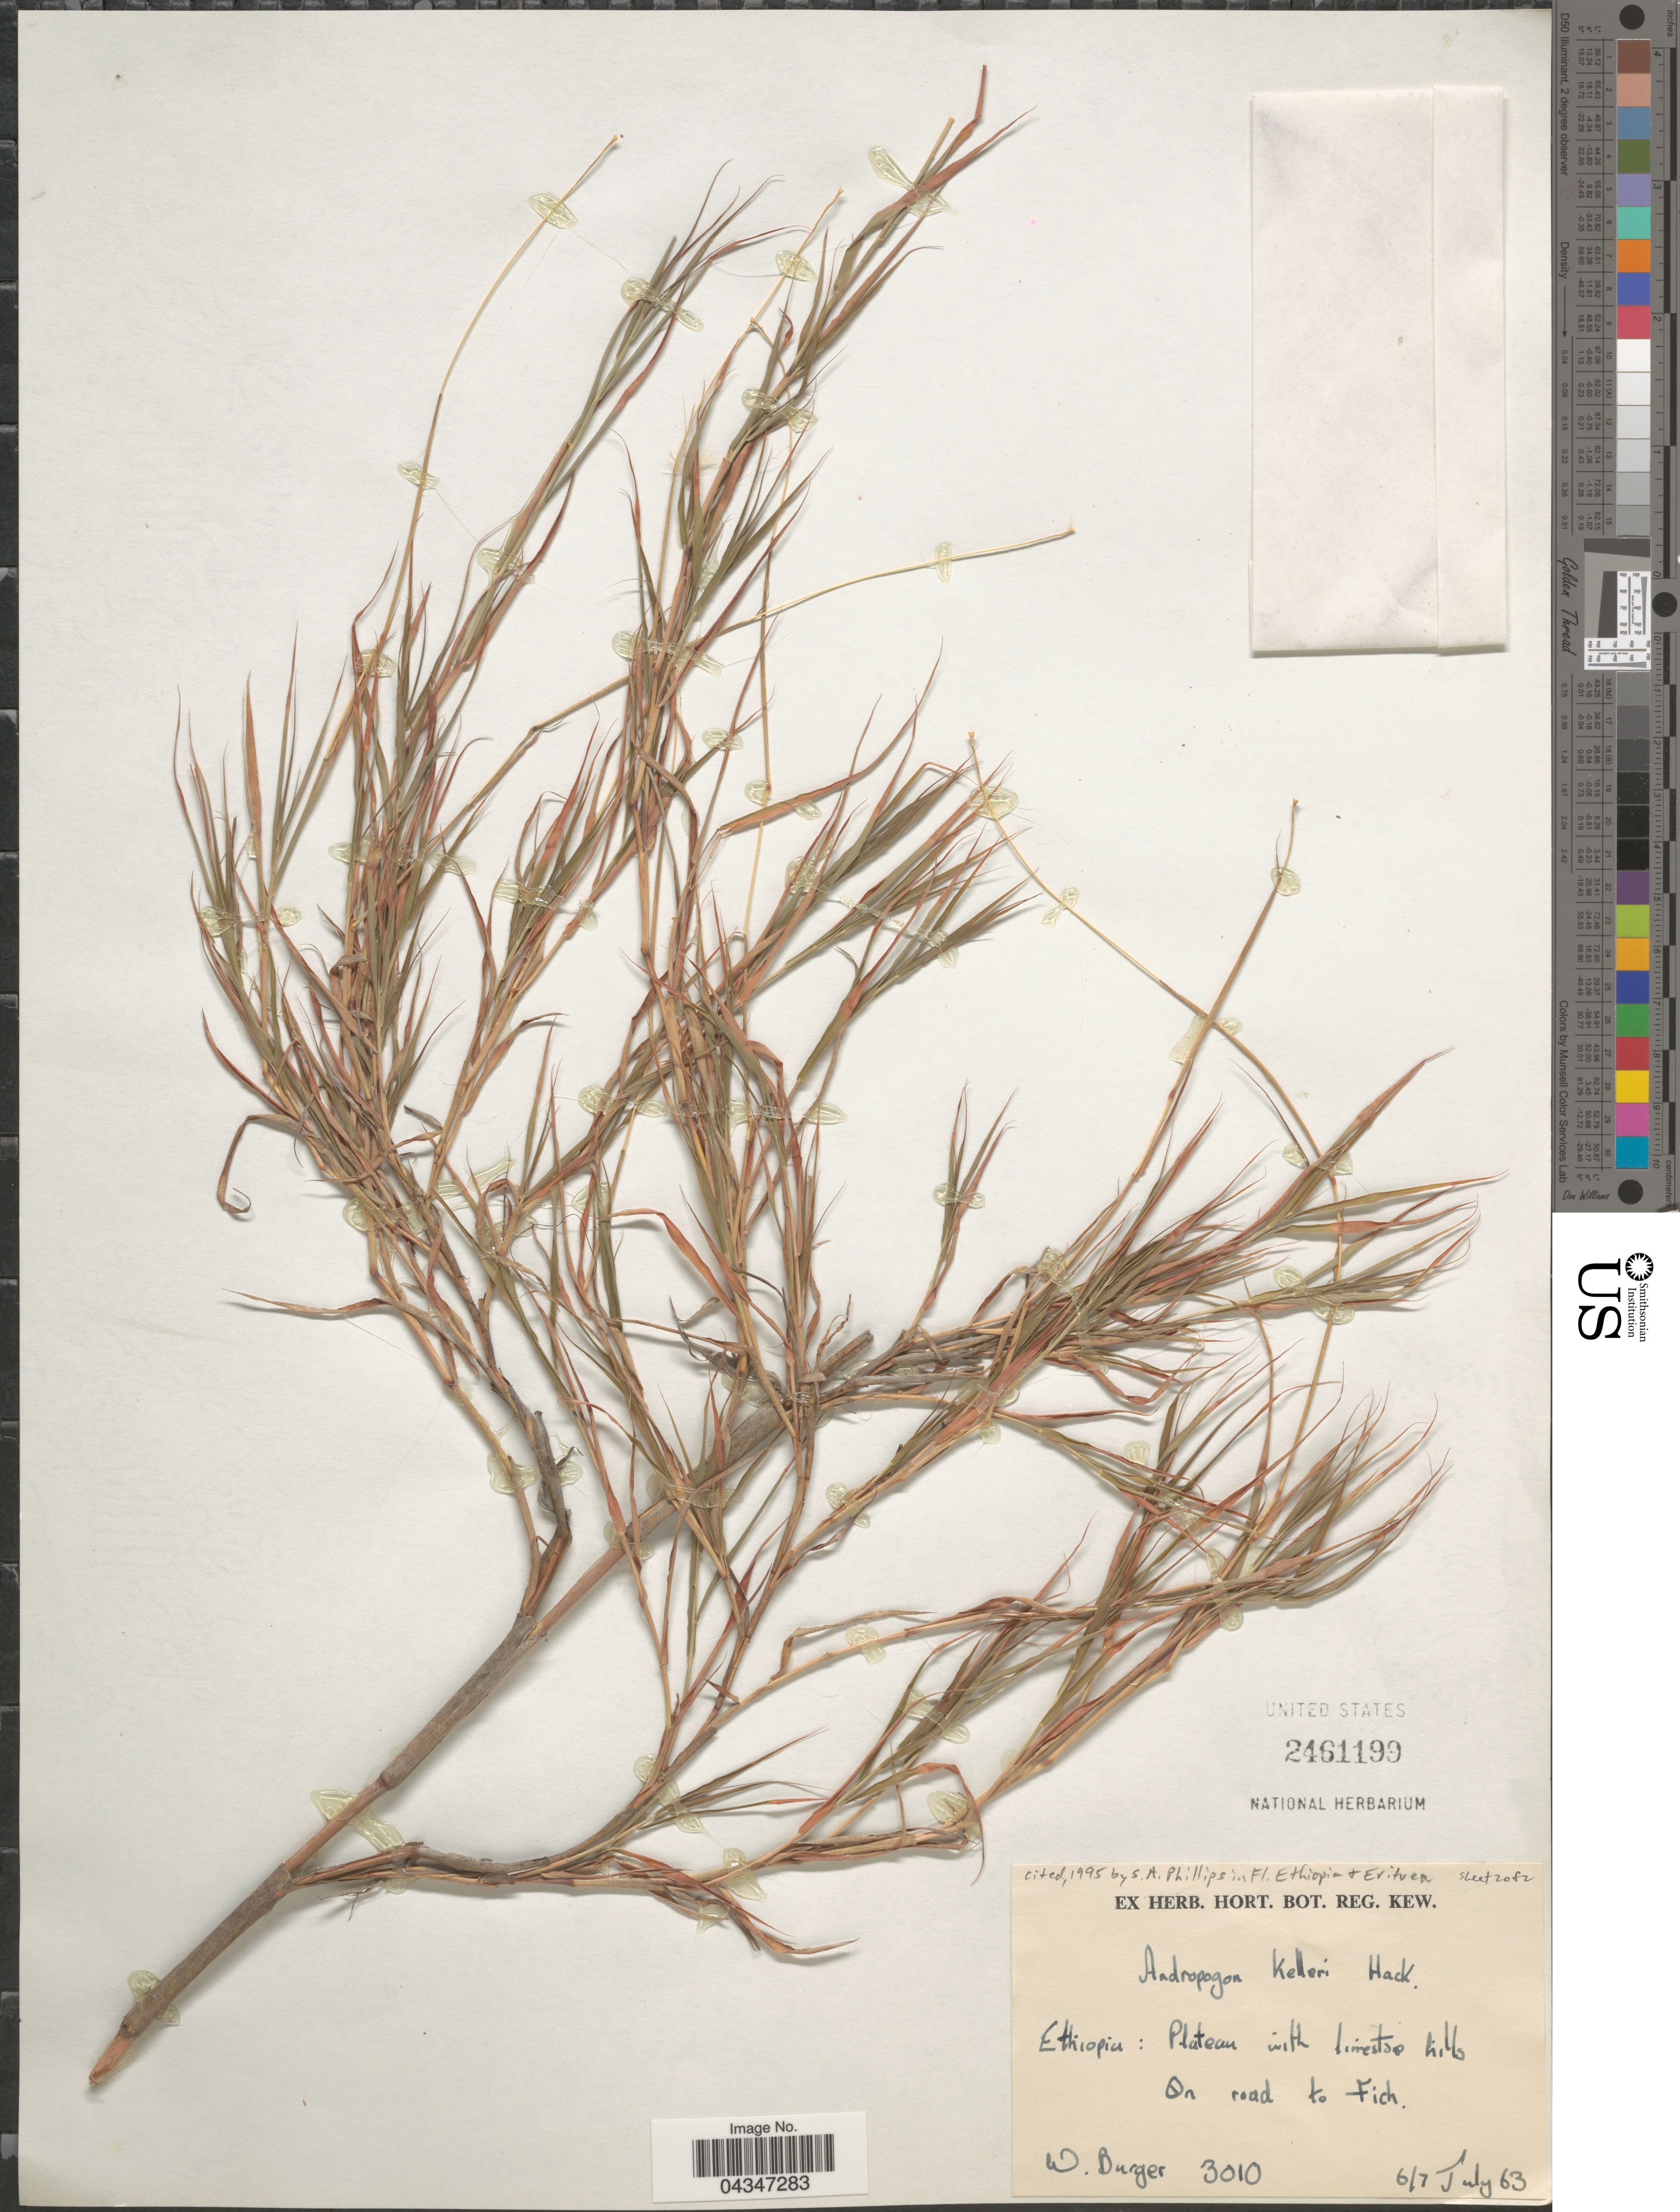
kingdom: Plantae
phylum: Tracheophyta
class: Liliopsida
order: Poales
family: Poaceae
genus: Andropogon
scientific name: Andropogon kelleri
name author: Hack. in Schinz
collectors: W. Burger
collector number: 3010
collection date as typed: Transcribed d/m/y: 6/7/63 to 7/7/63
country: Ethiopia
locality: Plateau with limestone hills. On road to Fich.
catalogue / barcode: US 2461199